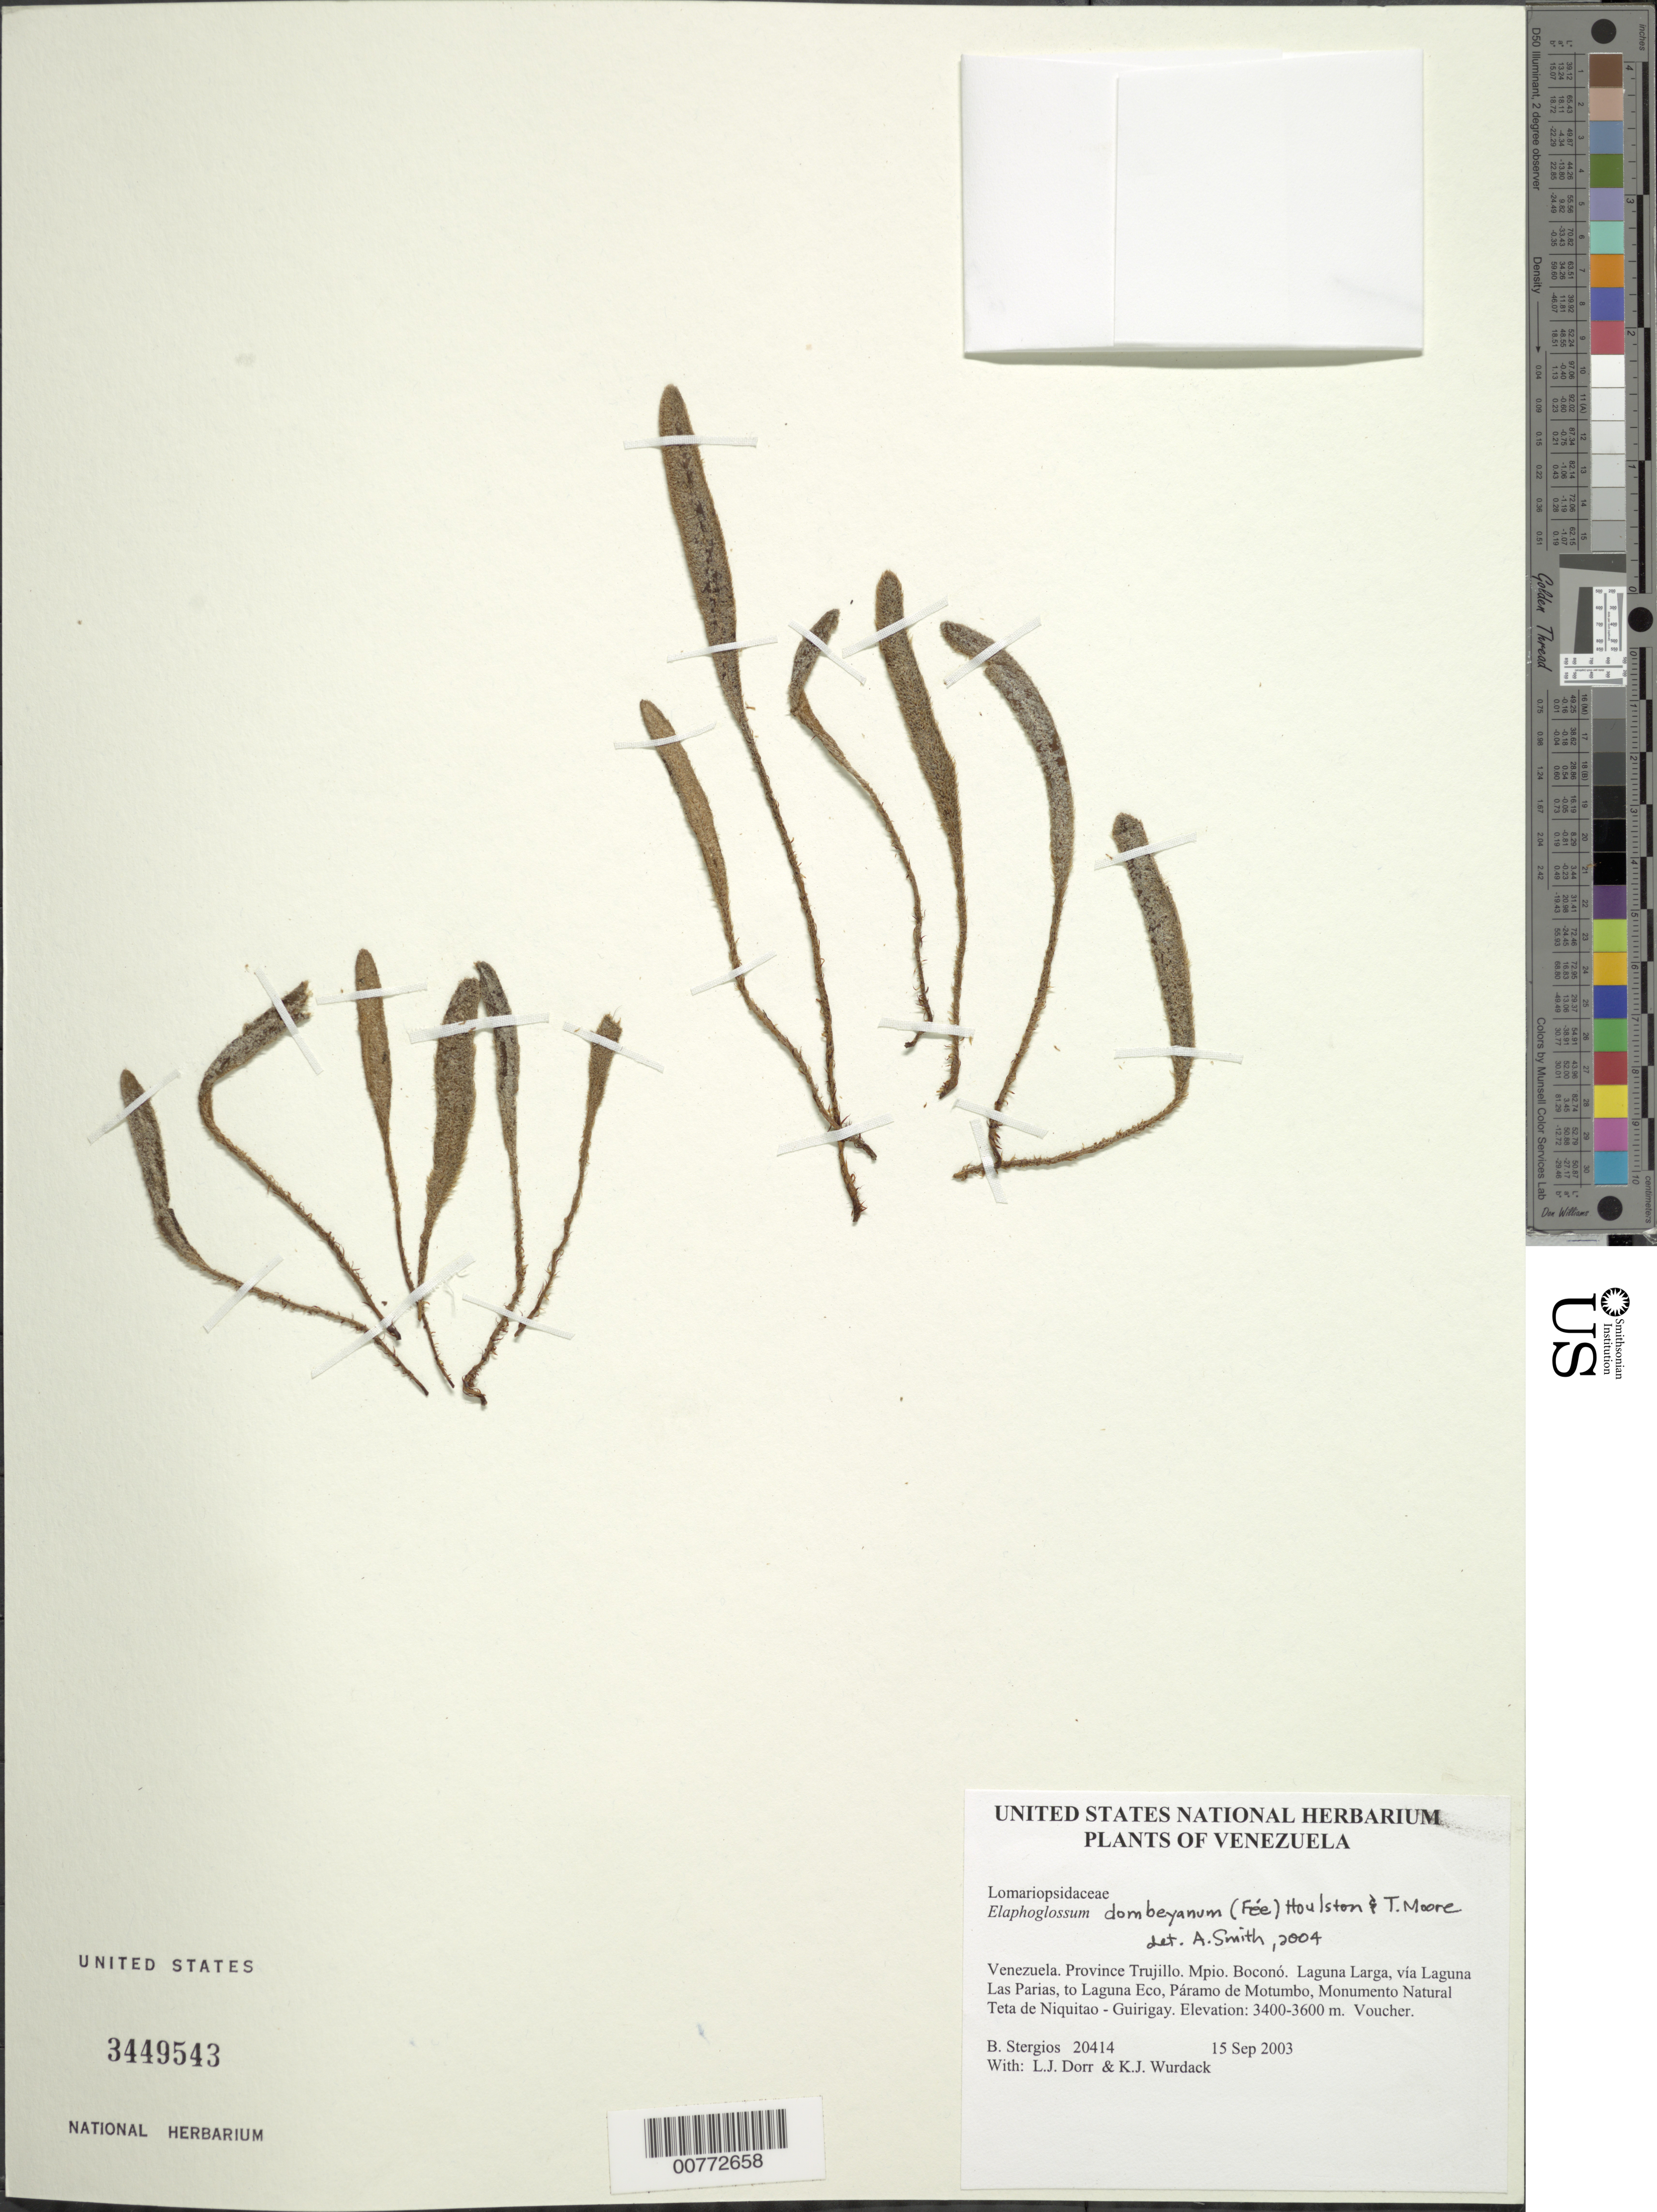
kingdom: Plantae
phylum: Tracheophyta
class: Polypodiopsida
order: Polypodiales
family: Dryopteridaceae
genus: Elaphoglossum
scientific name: Elaphoglossum dombeyanum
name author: (Fée) T.B. Moore & Houlston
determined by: Smith, Alan R., (UC)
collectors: B. G. Stergios, L. J. Dorr & K. Wurdack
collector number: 20414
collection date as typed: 15 Sep 2003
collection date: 2003-09-15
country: Venezuela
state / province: Trujillo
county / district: Boconó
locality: Laguna Larga, vía Laguna Las Parias, to Laguna Eco, Páramo de Motumbo, Monumento Natural Teta de Niquitao - Guirigay.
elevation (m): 3400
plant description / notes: PORT, US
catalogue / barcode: US 3449543